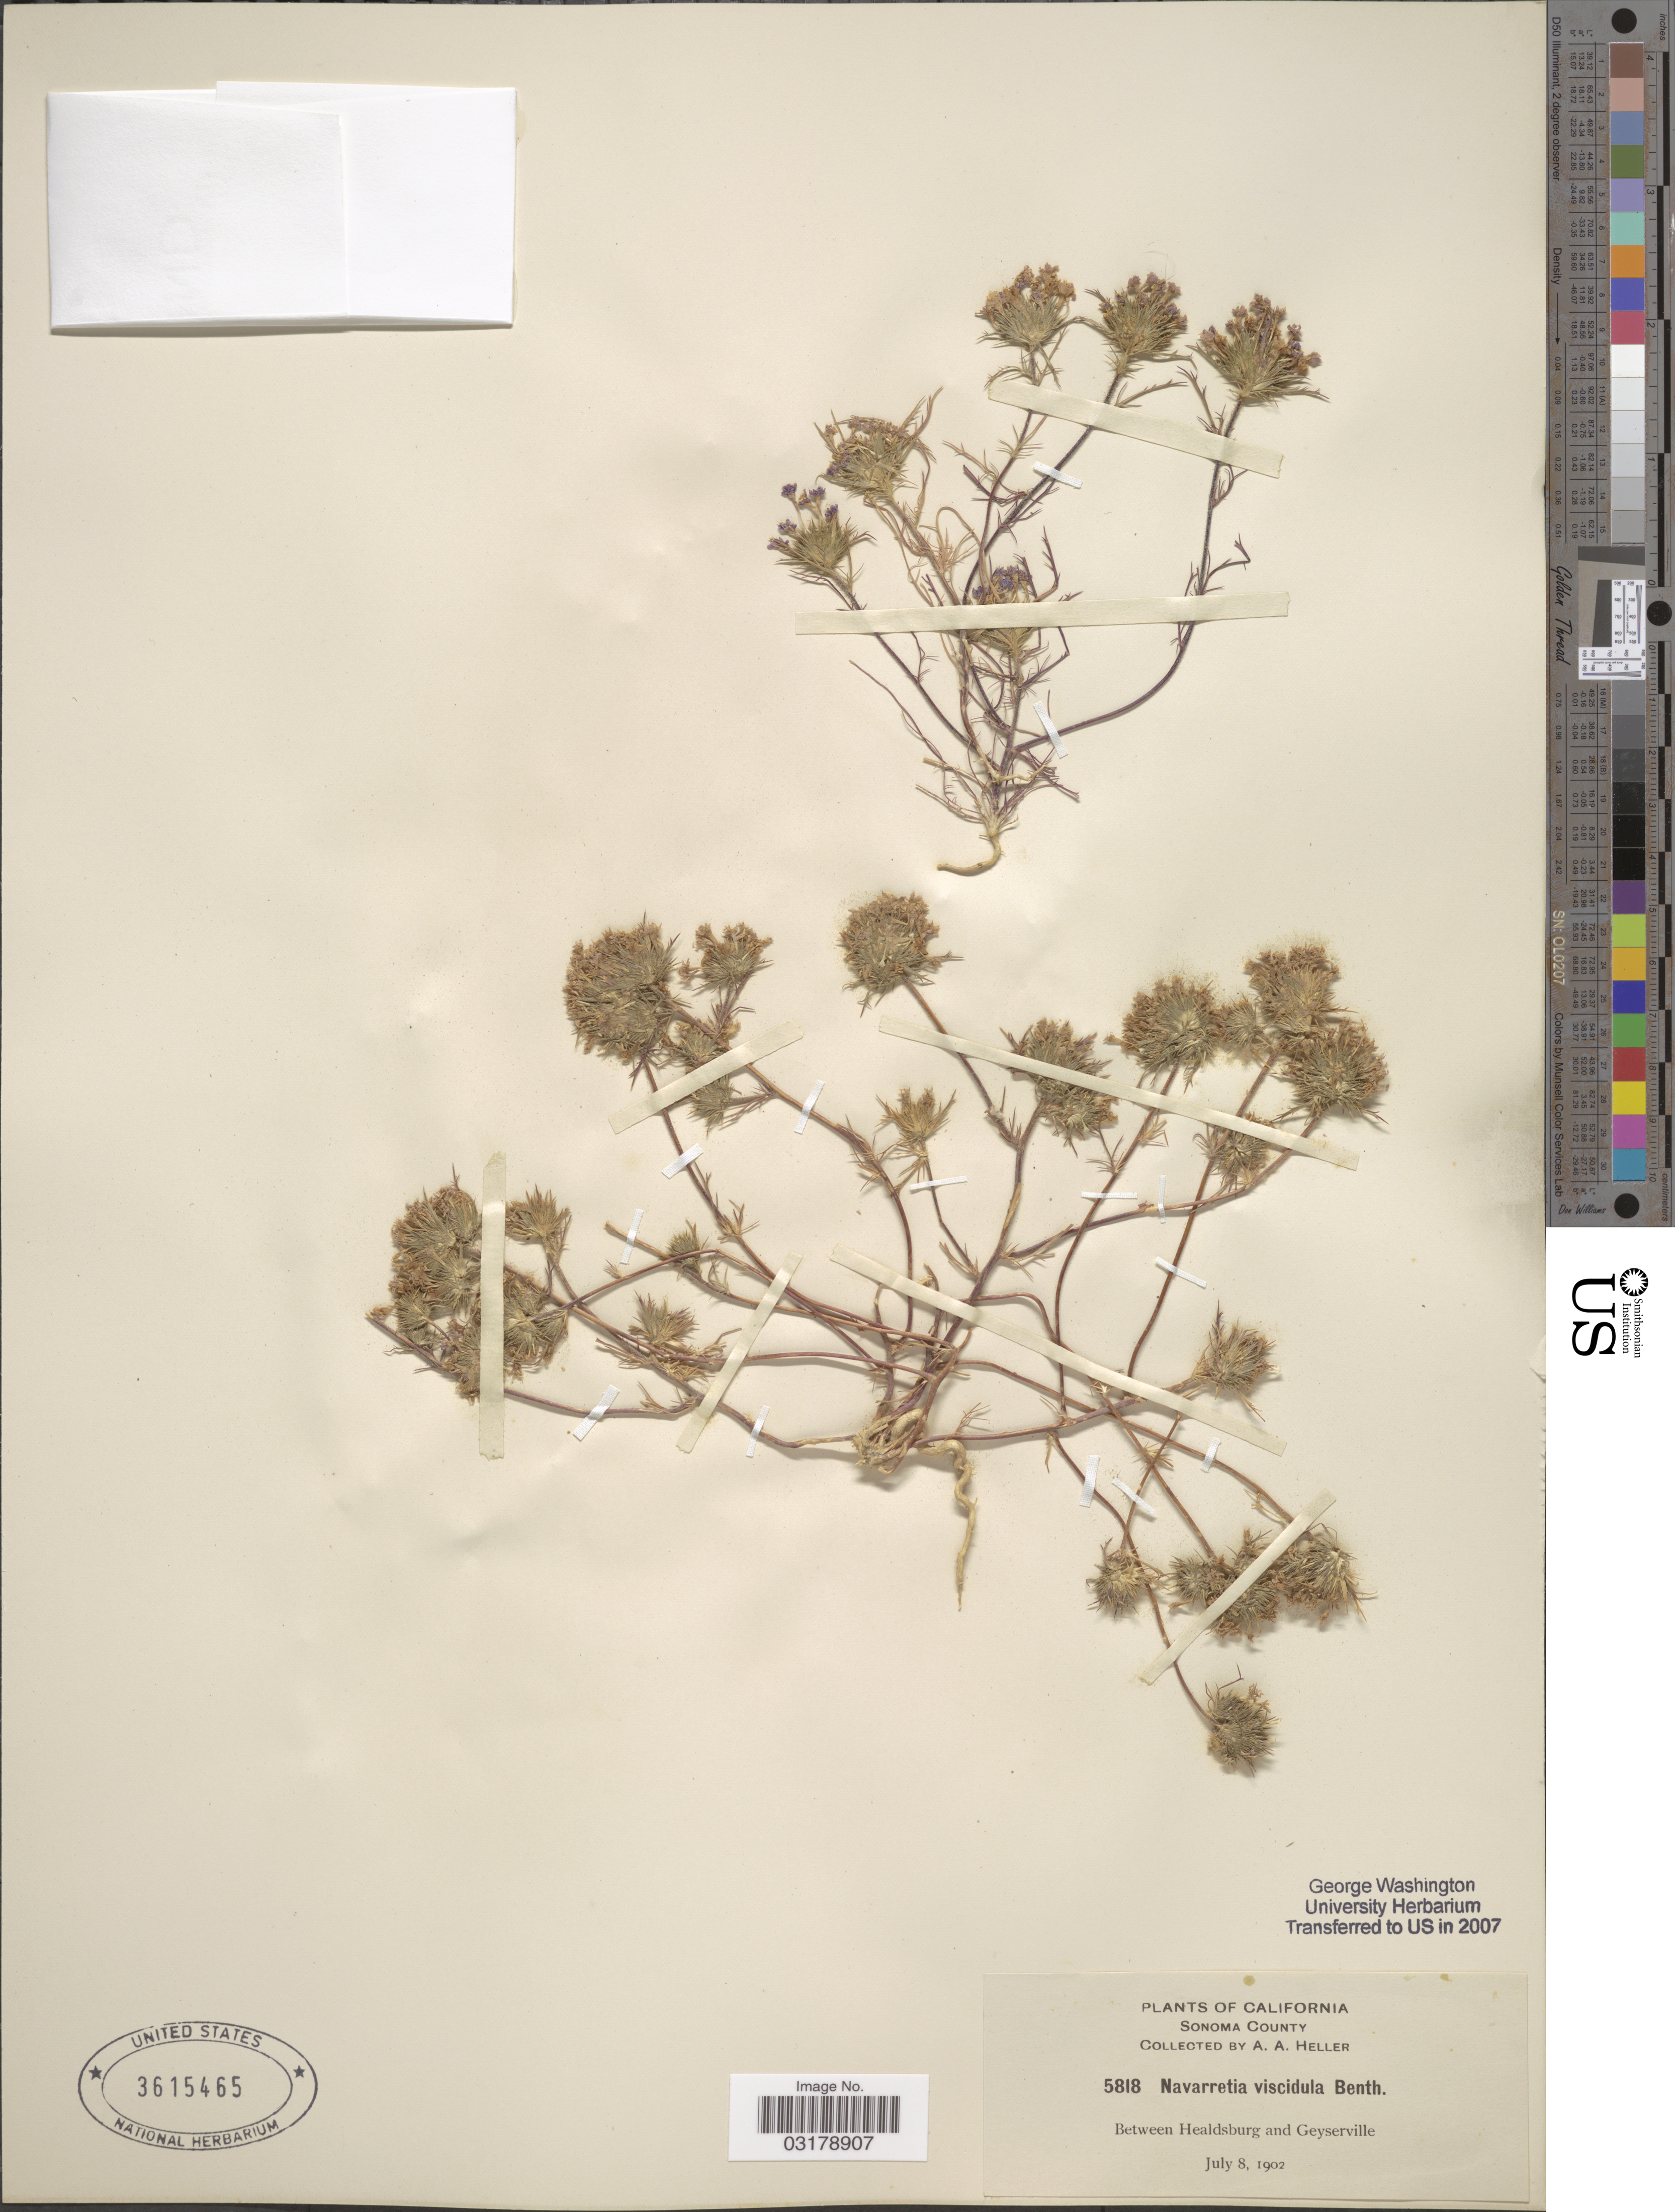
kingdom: Plantae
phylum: Tracheophyta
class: Magnoliopsida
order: Ericales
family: Polemoniaceae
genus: Navarretia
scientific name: Navarretia viscidula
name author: Benth.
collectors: A. A. Heller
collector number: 5818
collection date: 1902-07-08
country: United States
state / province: California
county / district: Sonoma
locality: Sonoma County. Between Healdsburg and Geyserville.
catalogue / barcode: US 3615465